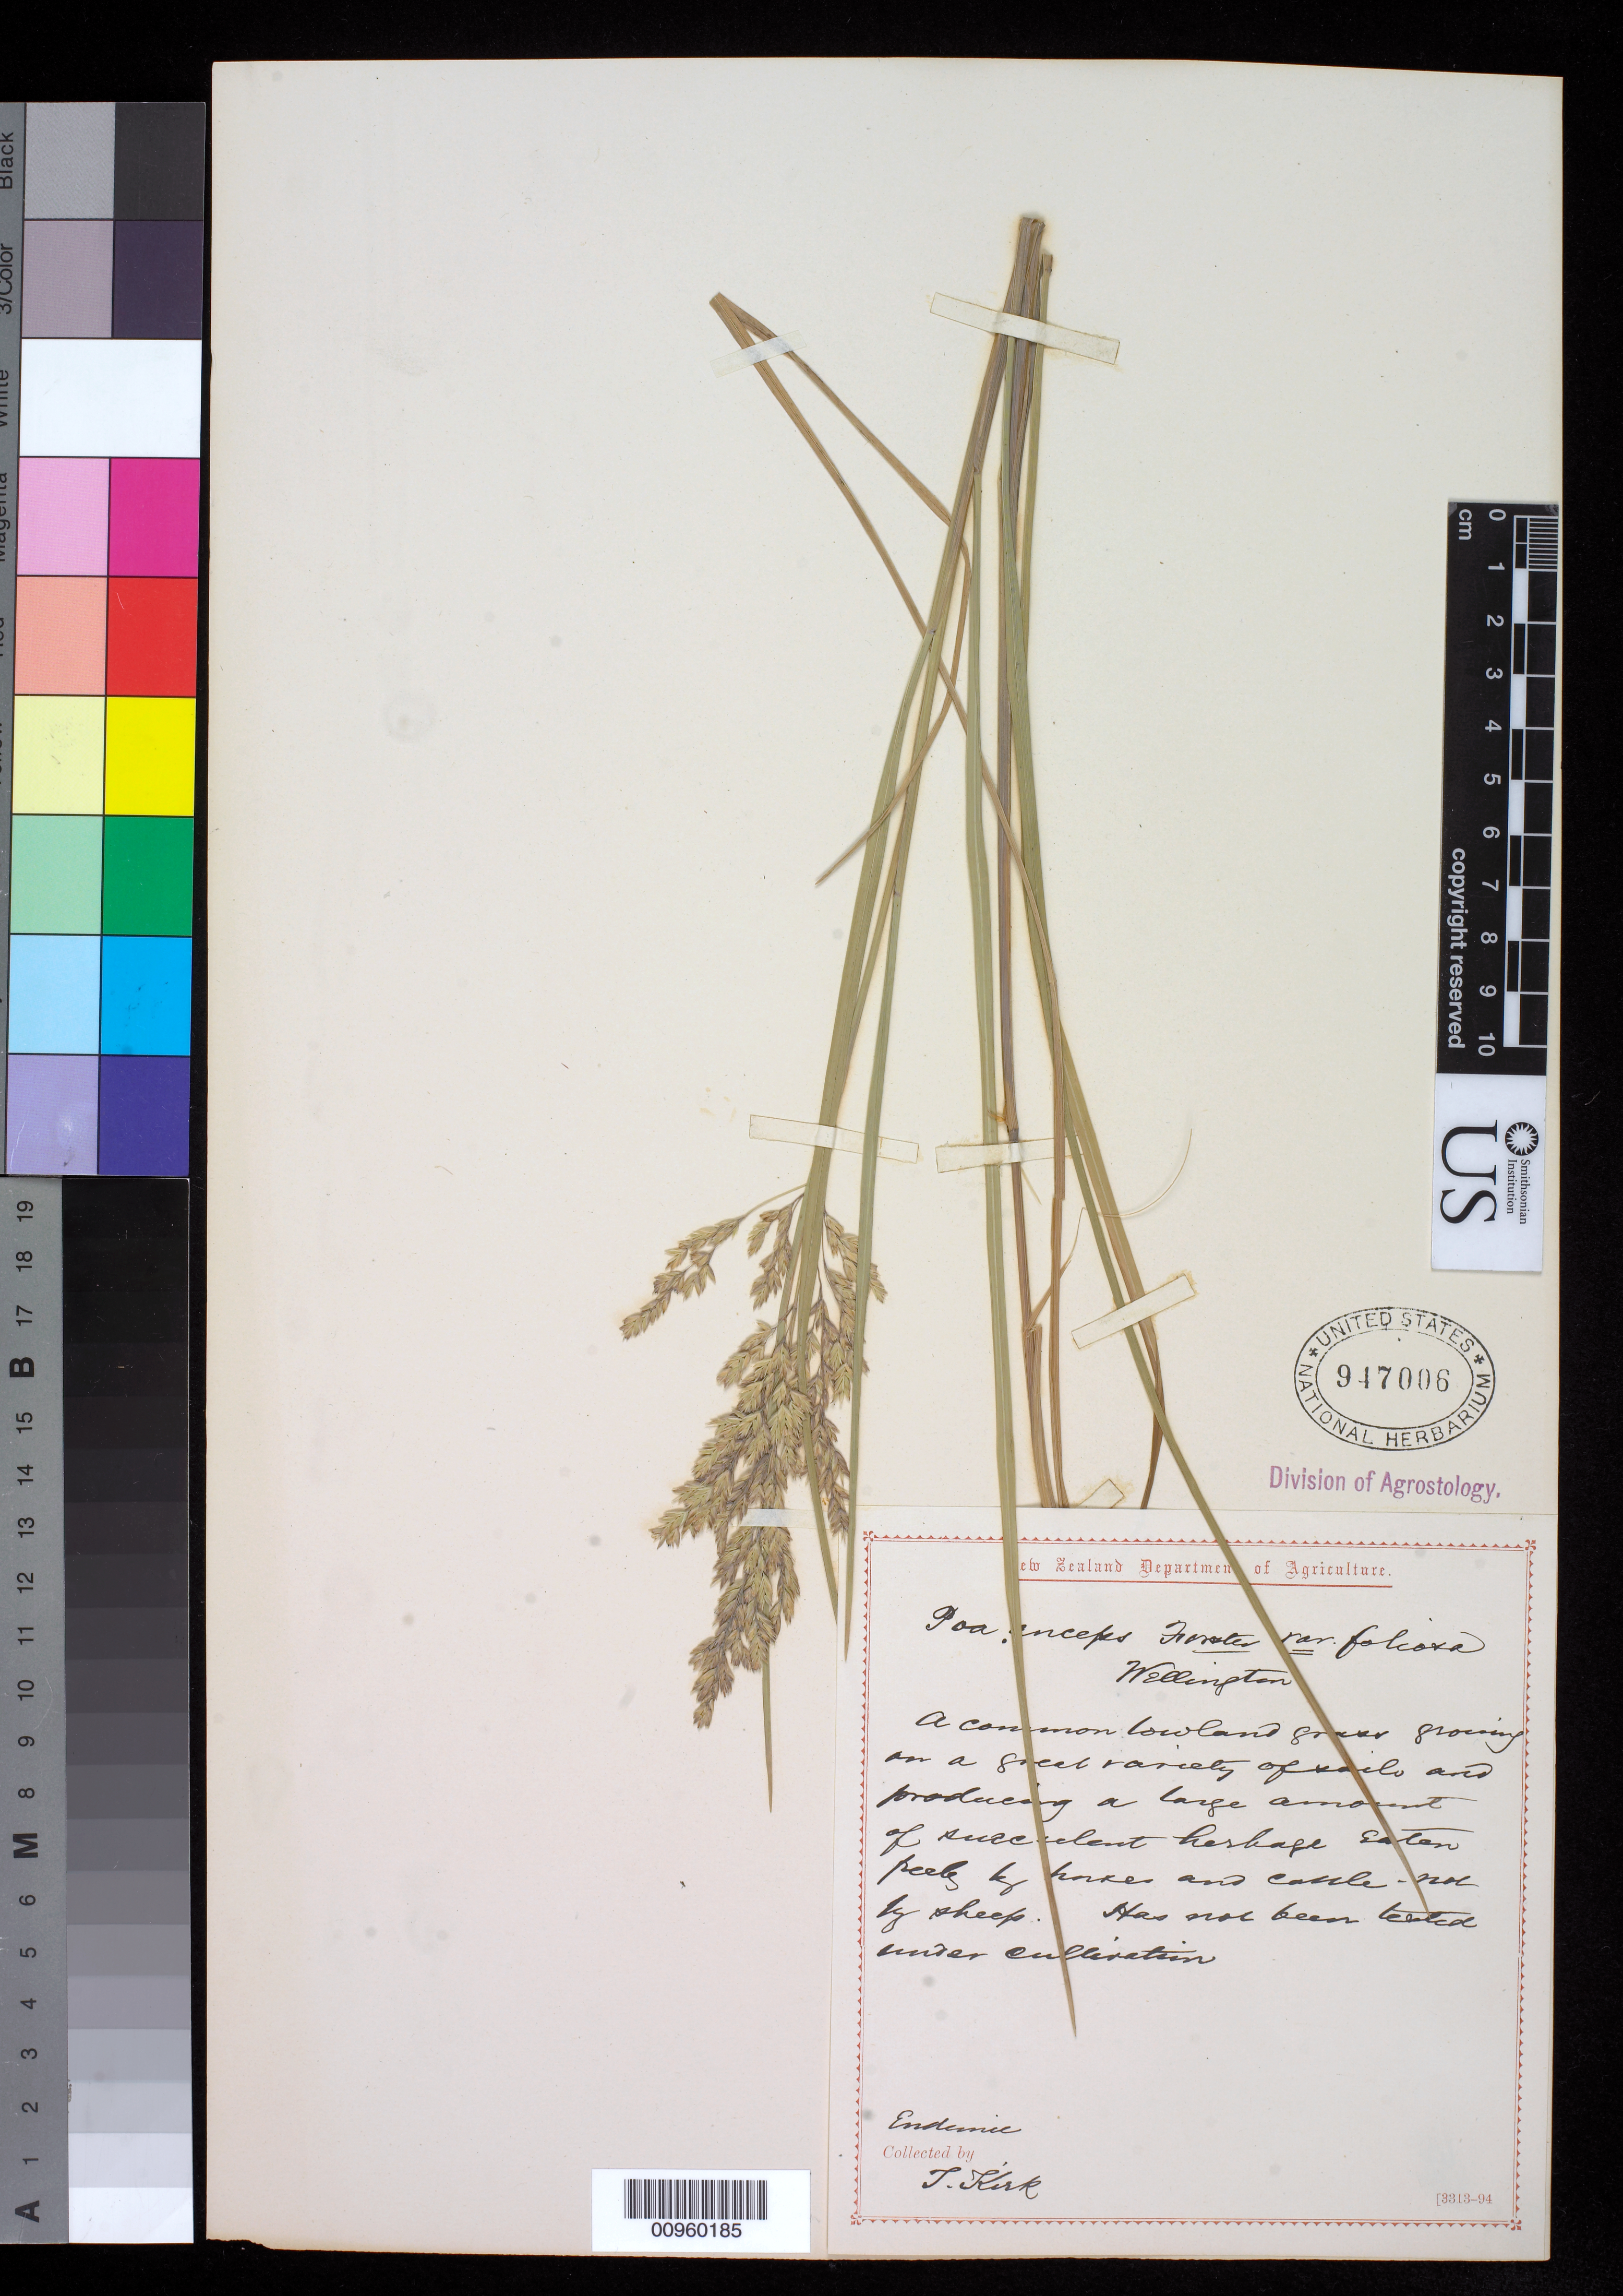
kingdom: Plantae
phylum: Tracheophyta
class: Liliopsida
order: Poales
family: Poaceae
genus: Poa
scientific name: Poa anceps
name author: G. Forst.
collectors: T. Kirk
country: New Zealand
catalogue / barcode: US 947006